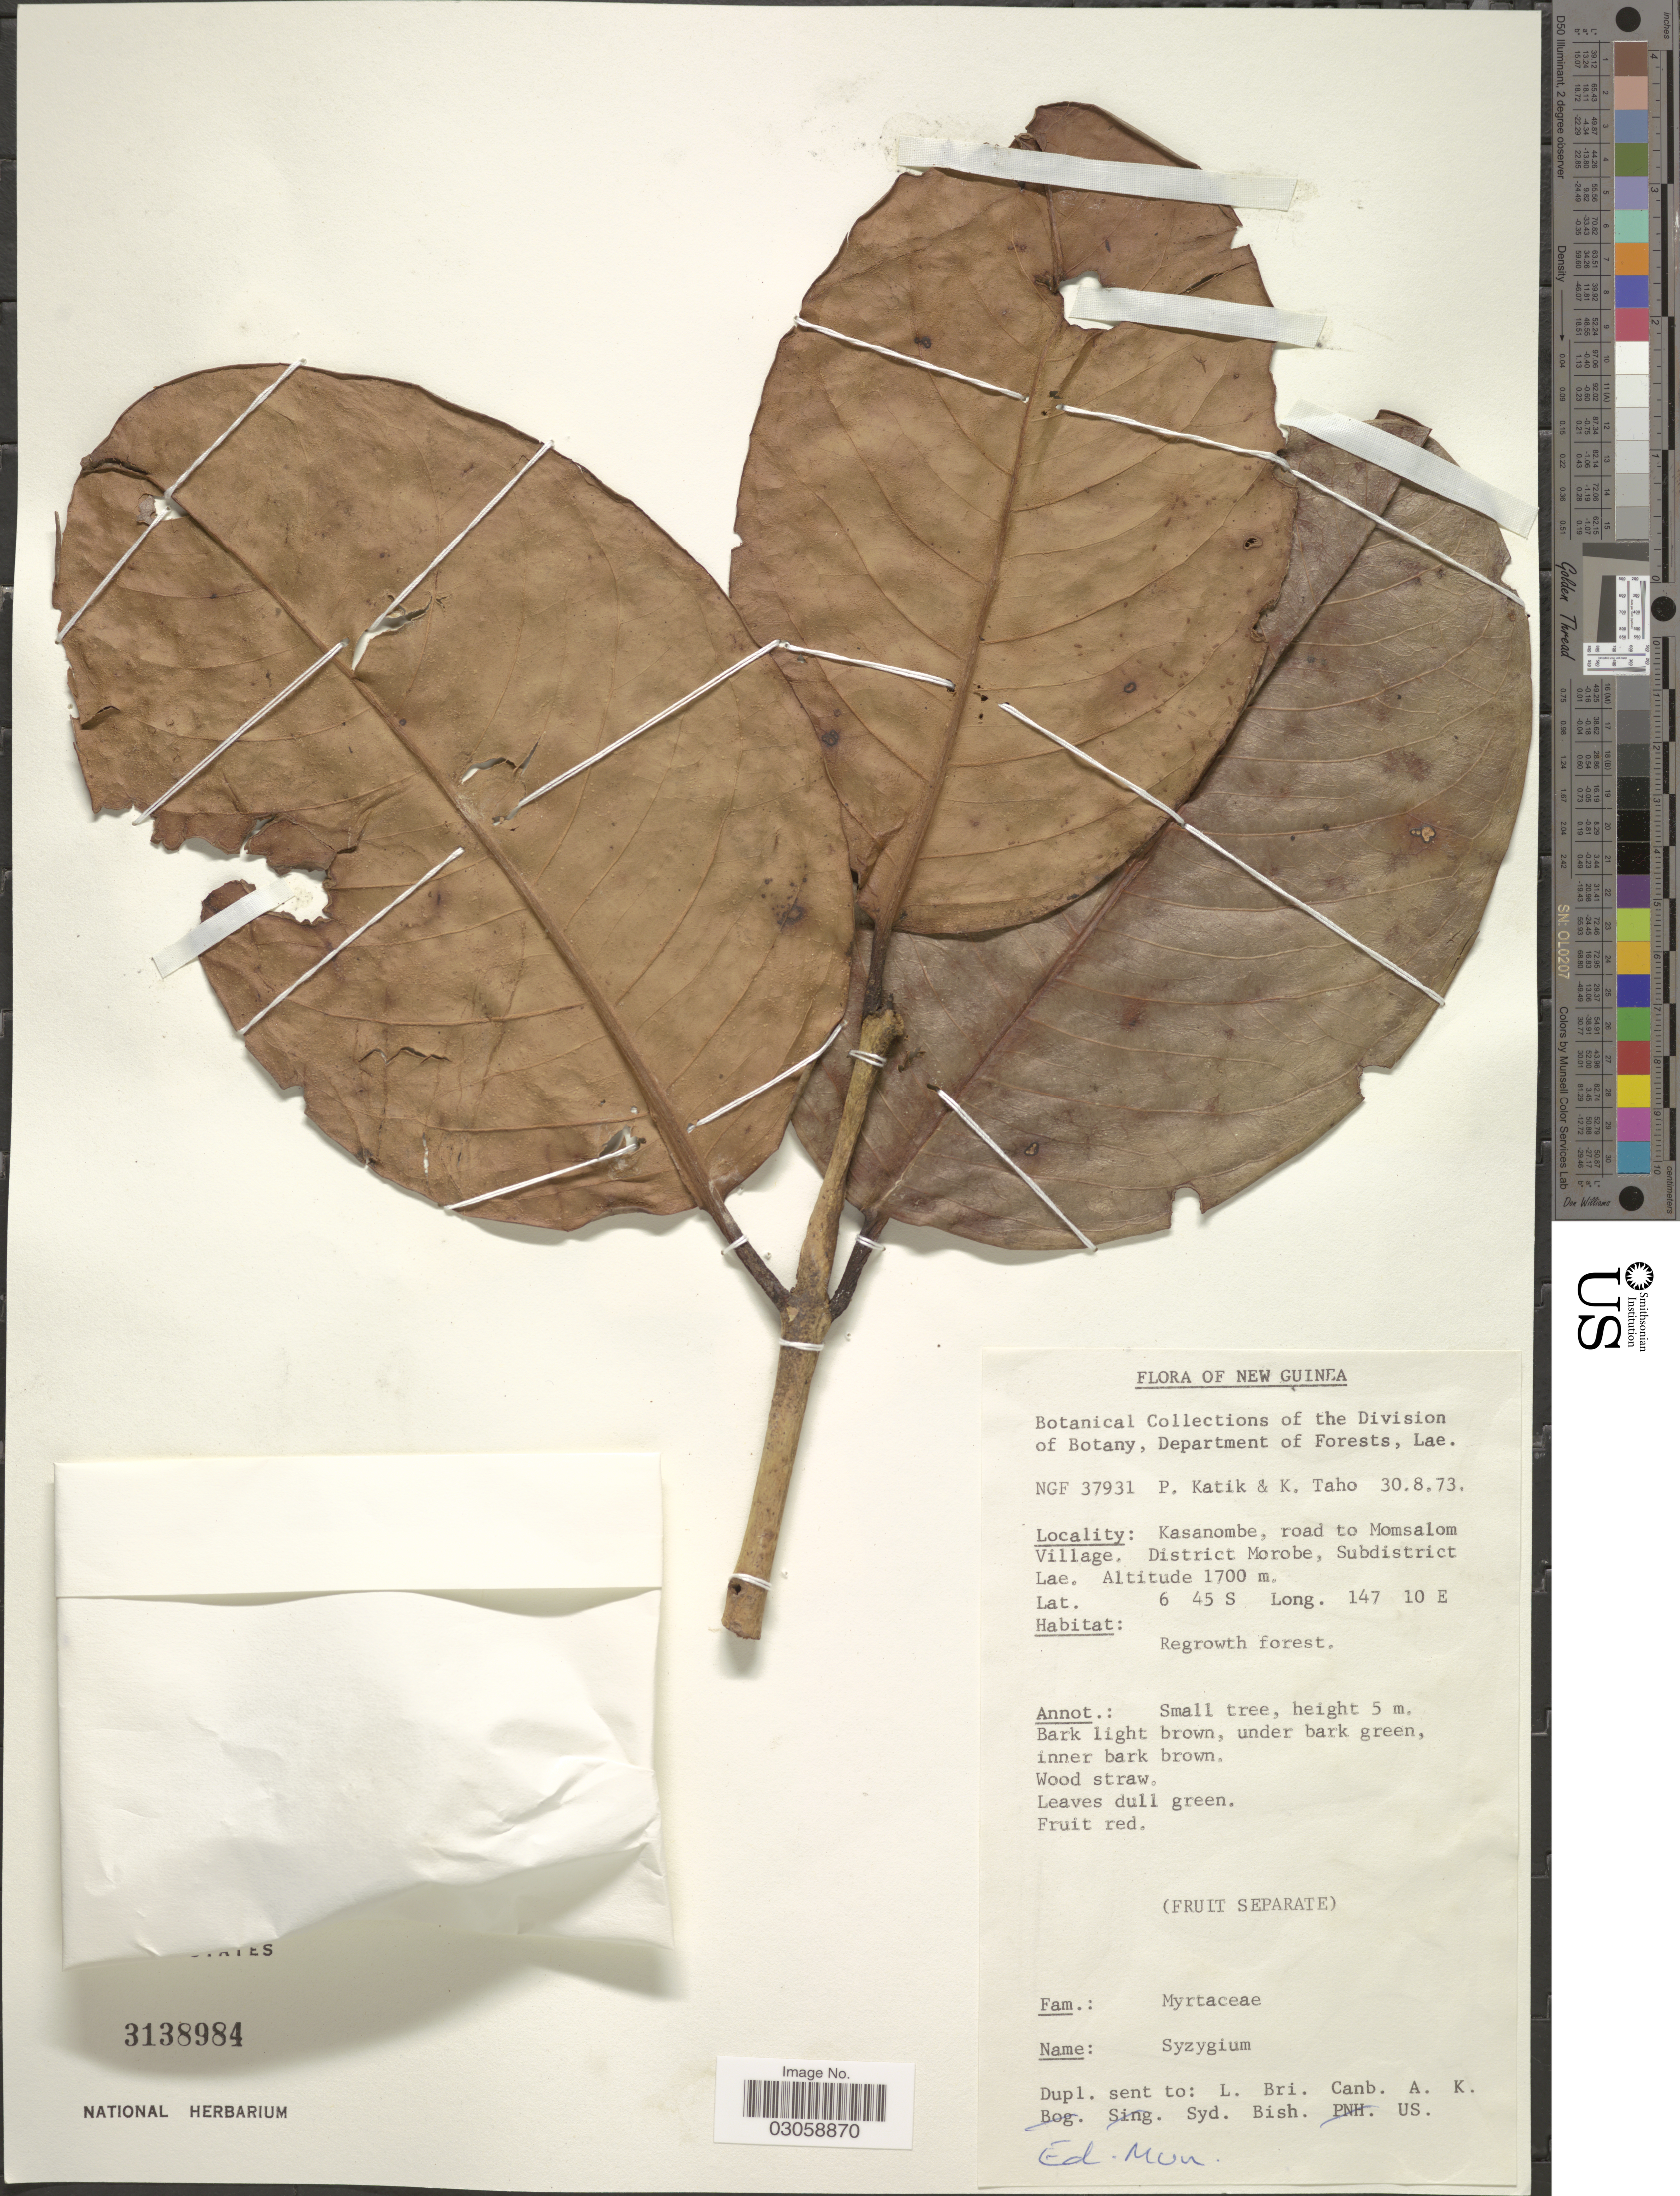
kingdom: Plantae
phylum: Tracheophyta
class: Magnoliopsida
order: Myrtales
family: Myrtaceae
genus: Syzygium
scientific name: Syzygium sp.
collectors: P. Katik & K. Taho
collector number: NGF 37931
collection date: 1973-08-30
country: Papua New Guinea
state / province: Morobe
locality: New Guinea, Kasanombe, road to Momsalom Village, Disyrict Morobe, Subdistrict Lae.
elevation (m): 1700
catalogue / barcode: US 3138984